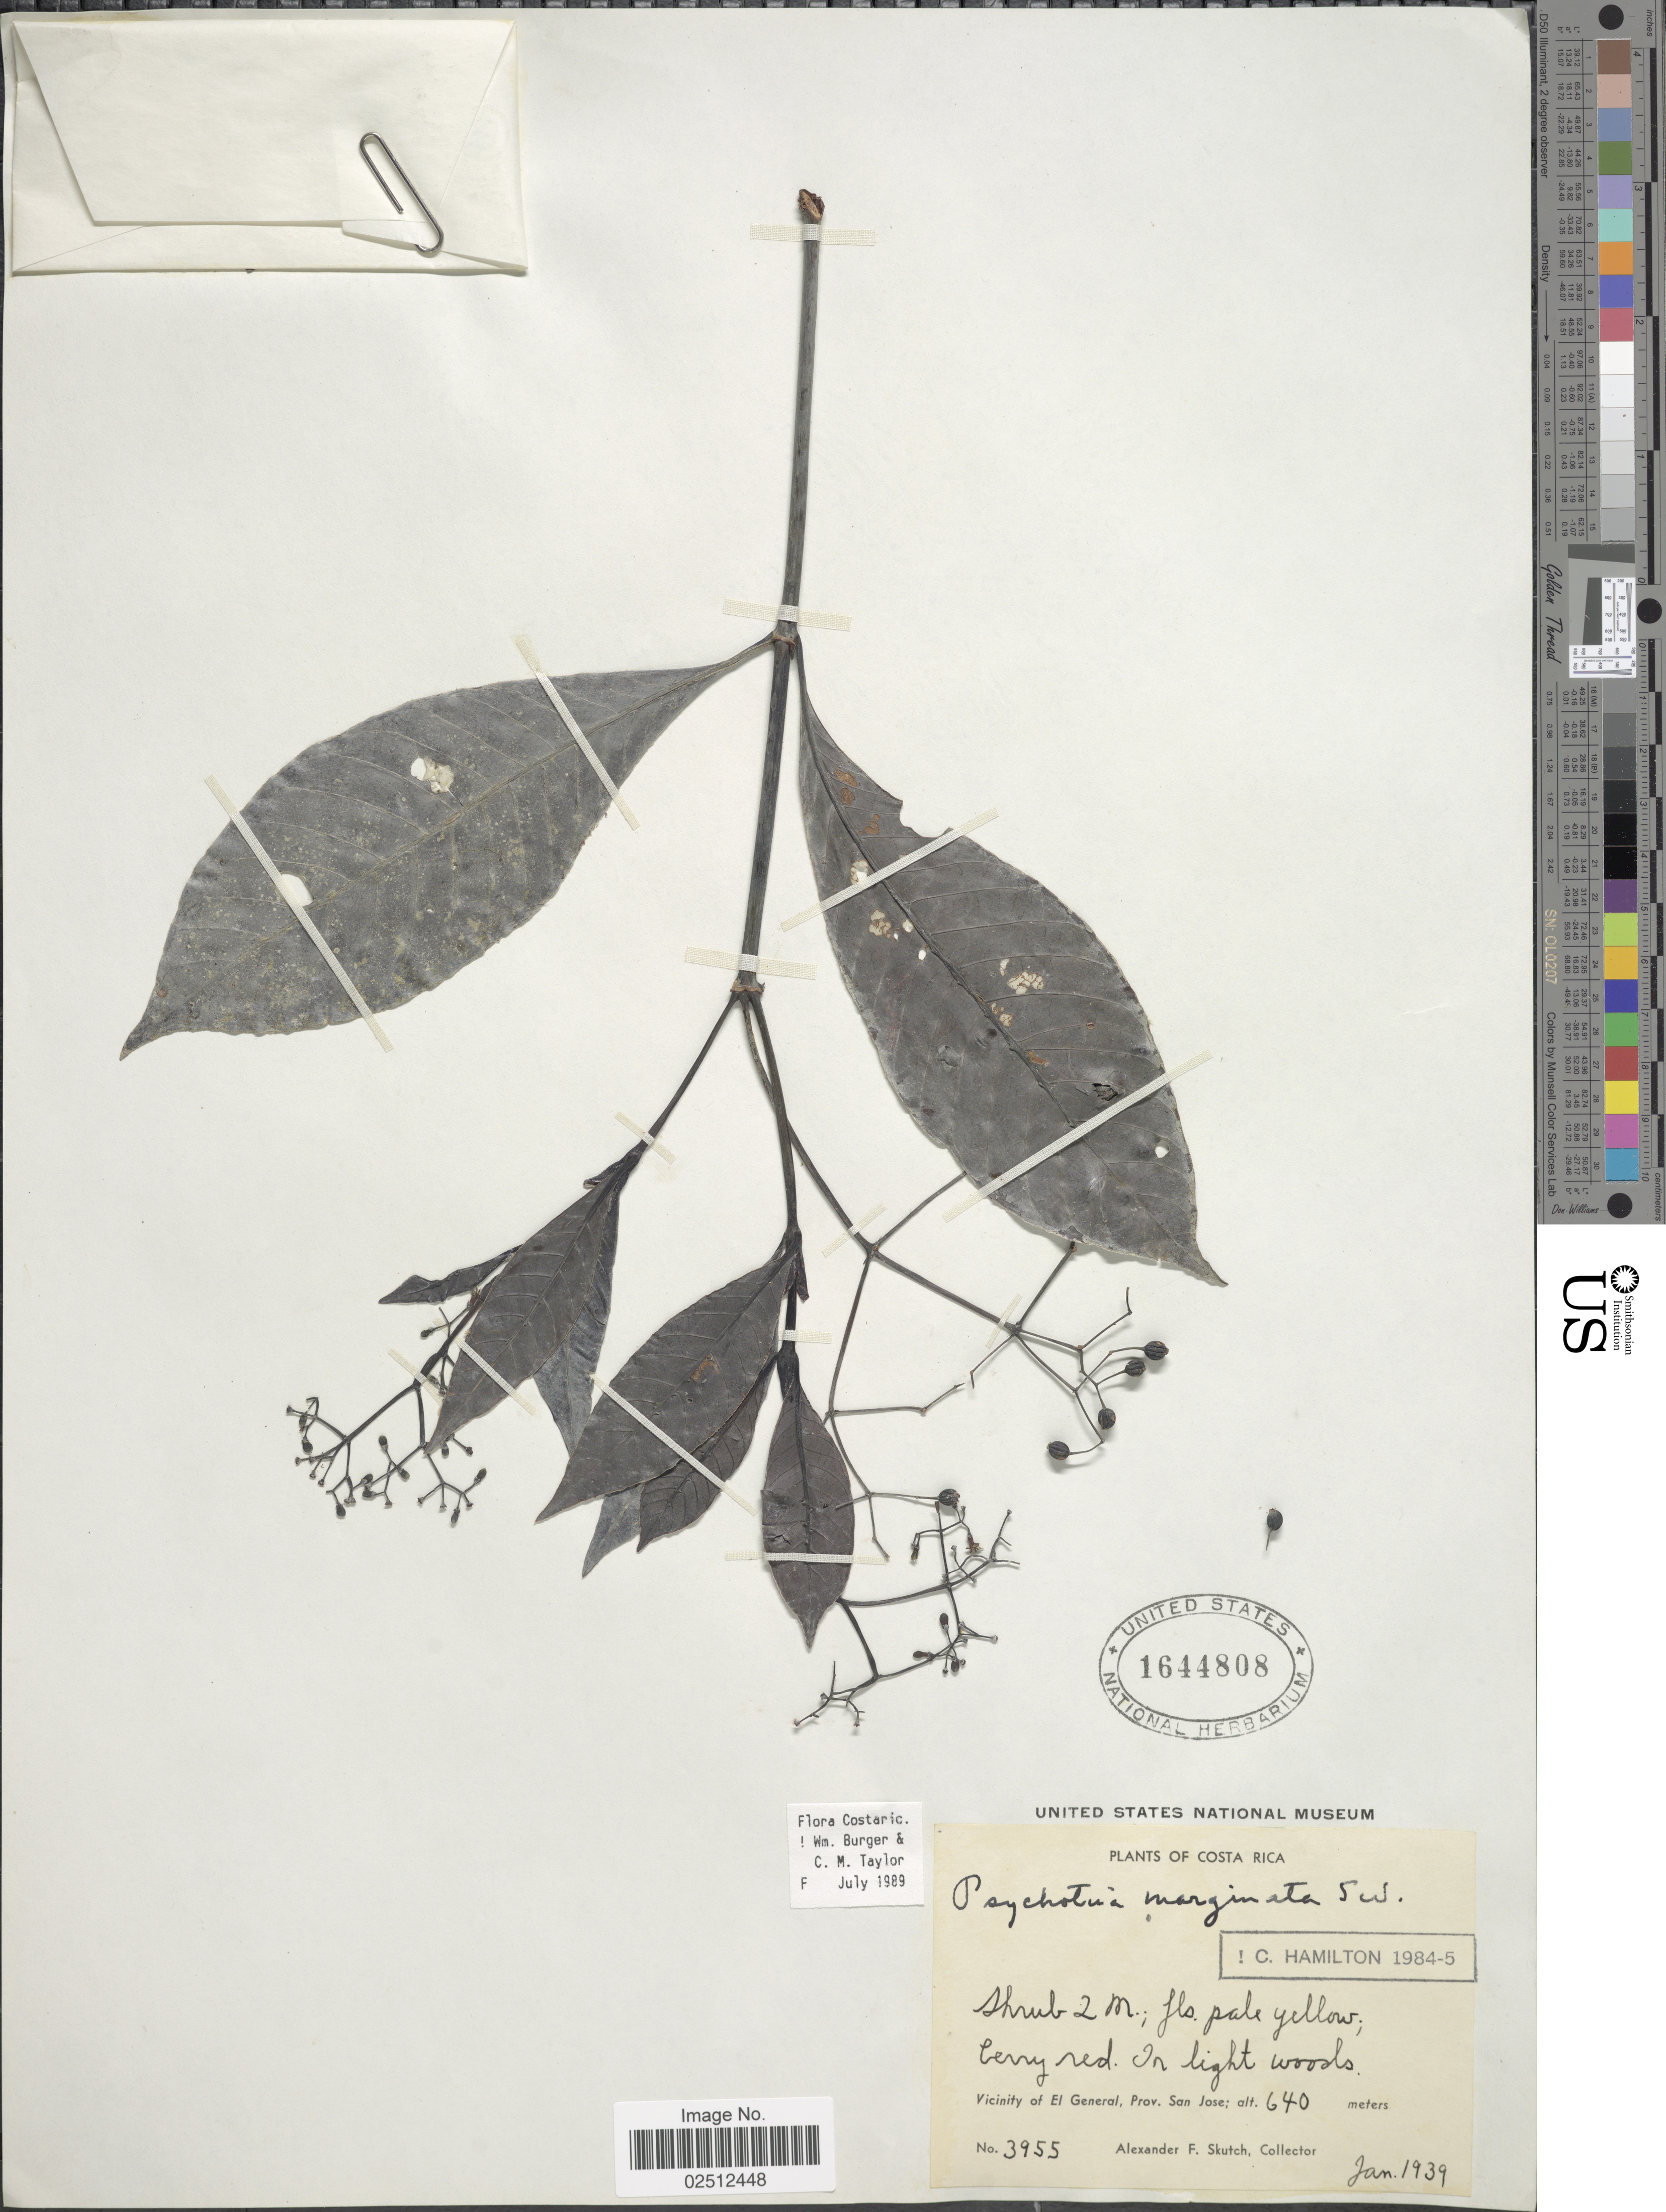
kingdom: Plantae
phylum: Tracheophyta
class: Magnoliopsida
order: Gentianales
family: Rubiaceae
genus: Psychotria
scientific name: Psychotria marginata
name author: Sw.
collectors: A. F. Skutch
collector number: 3955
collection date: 1939-01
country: Costa Rica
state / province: San José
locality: Vicinity of El General, Prov. San Jose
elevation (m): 640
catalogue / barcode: US 1644808